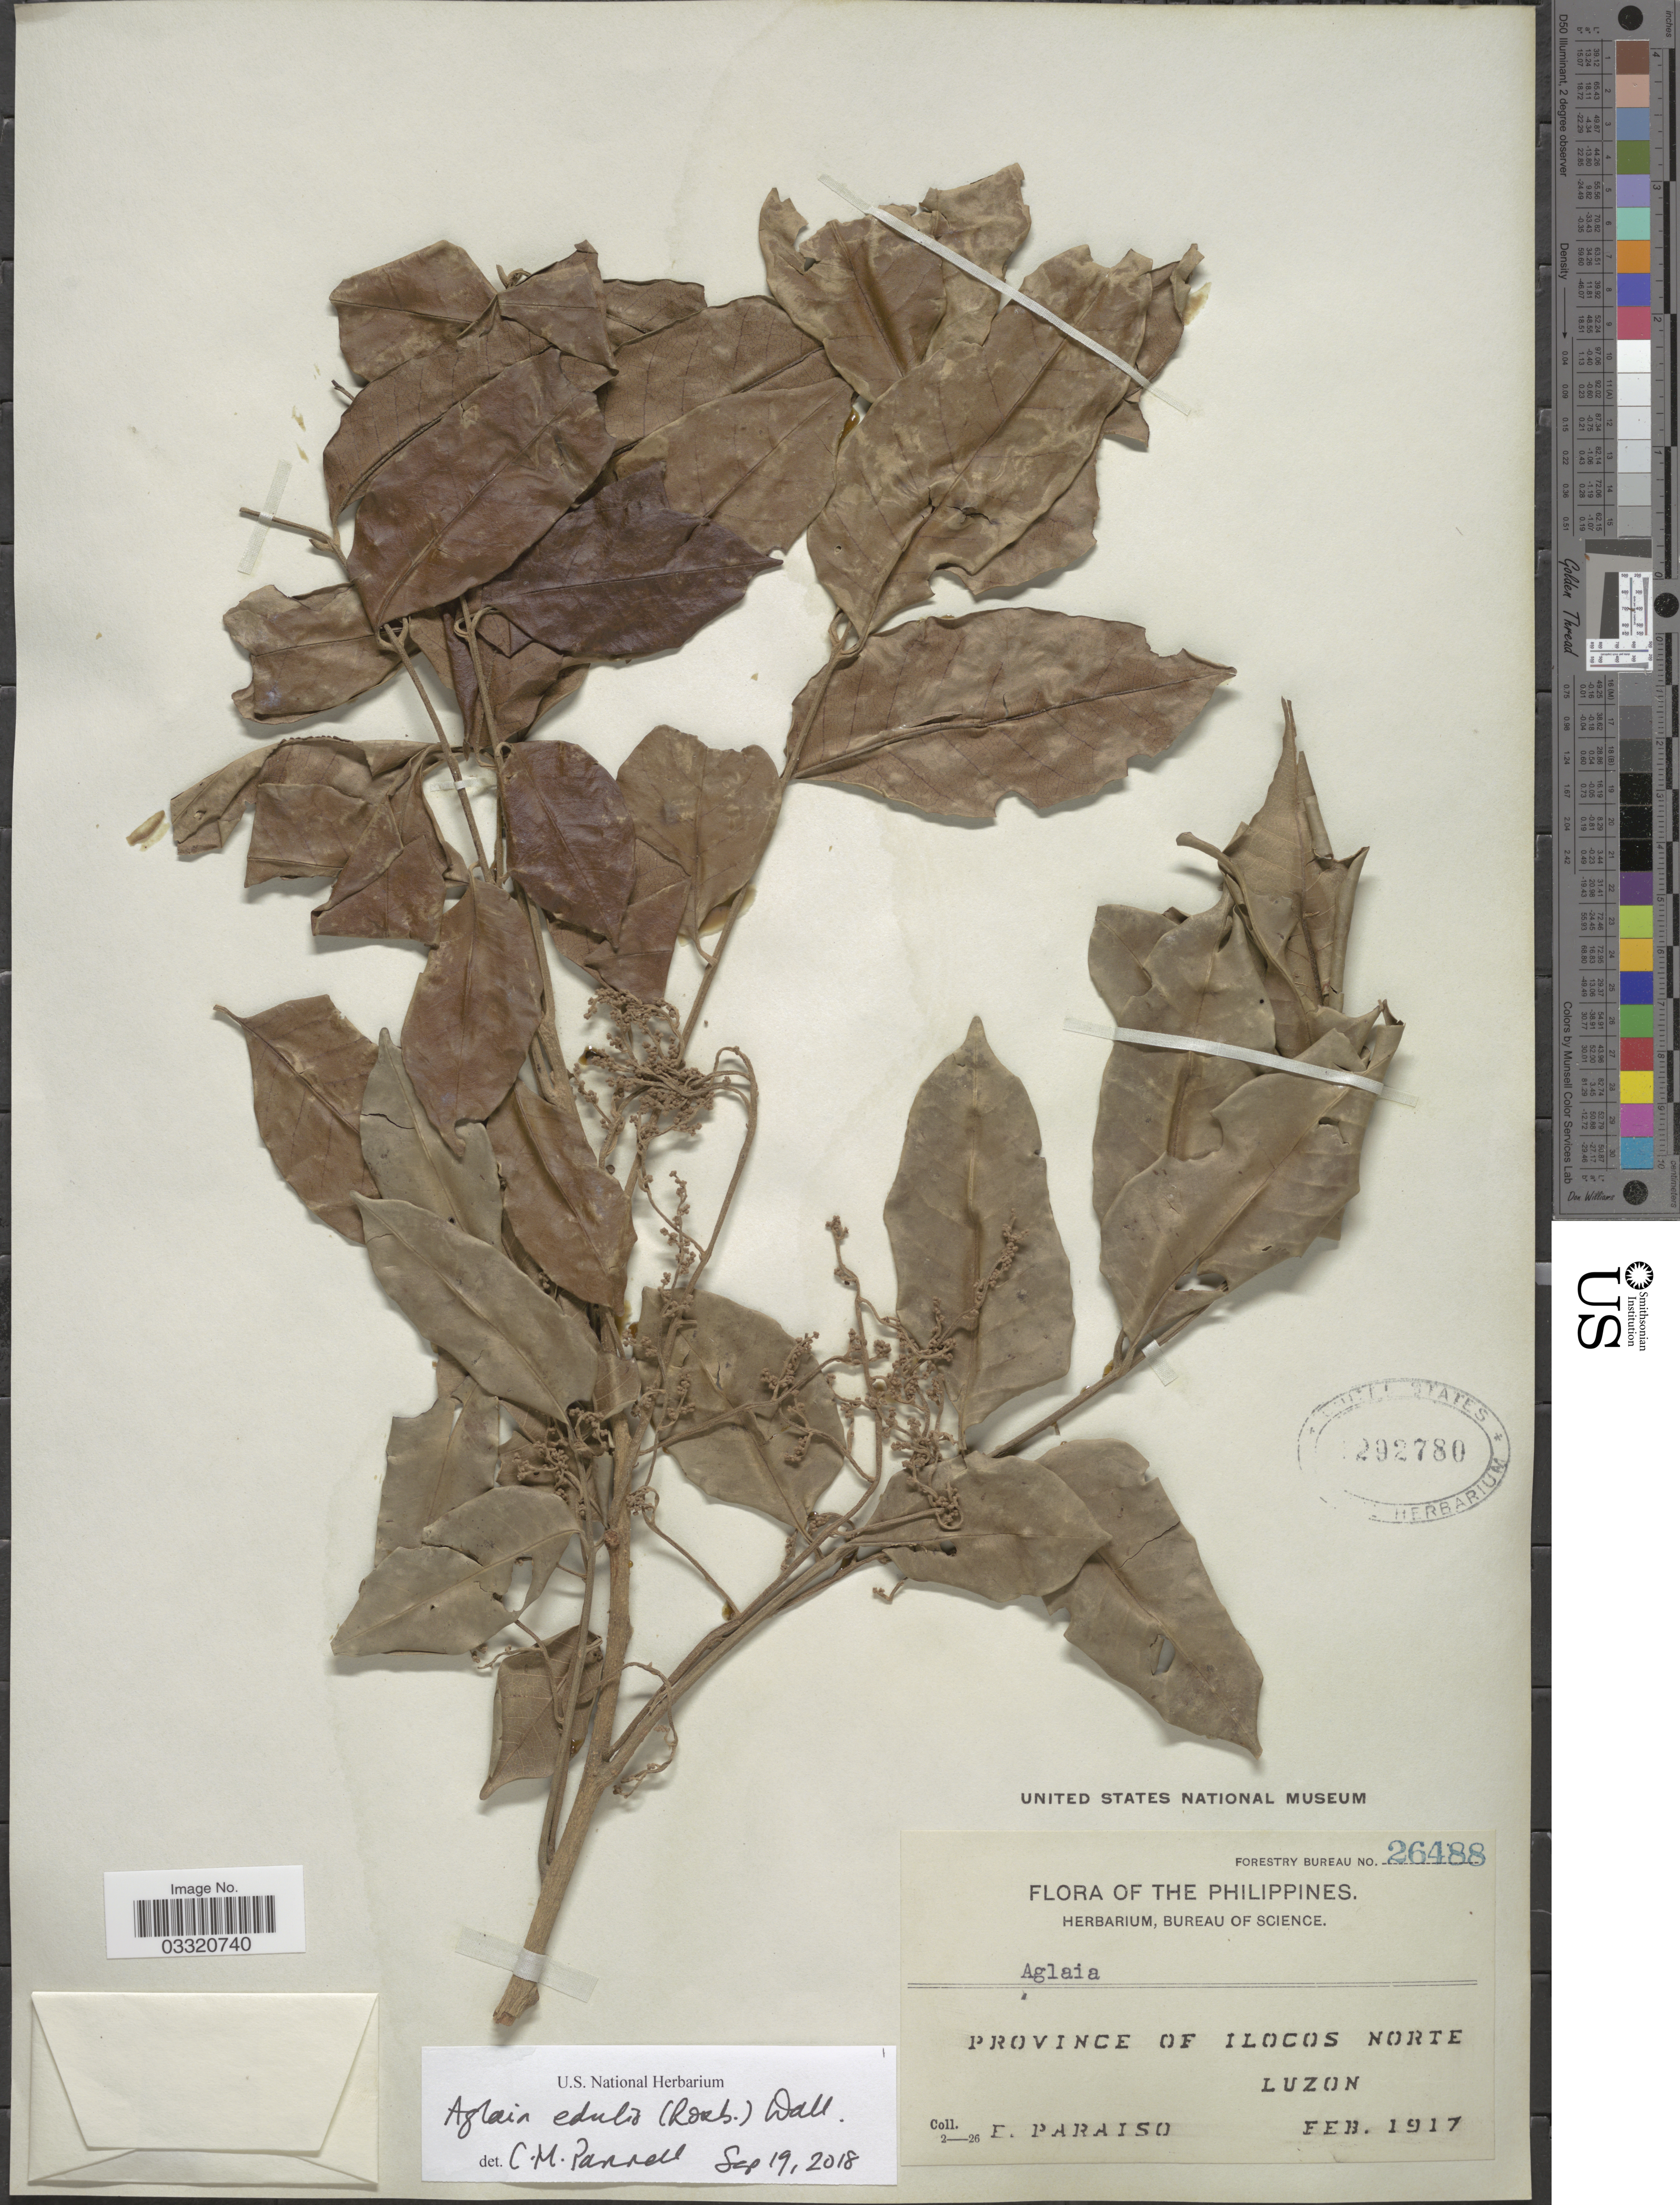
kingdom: Plantae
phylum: Tracheophyta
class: Magnoliopsida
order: Sapindales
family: Meliaceae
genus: Aglaia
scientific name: Aglaia edulis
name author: (Roxb.) Wall.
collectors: E. Paraiso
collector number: Forestry Bureau 26488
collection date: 1917-02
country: Philippines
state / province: Ilocos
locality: Province of Ilocos Norte, Luzon.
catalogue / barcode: US 292780